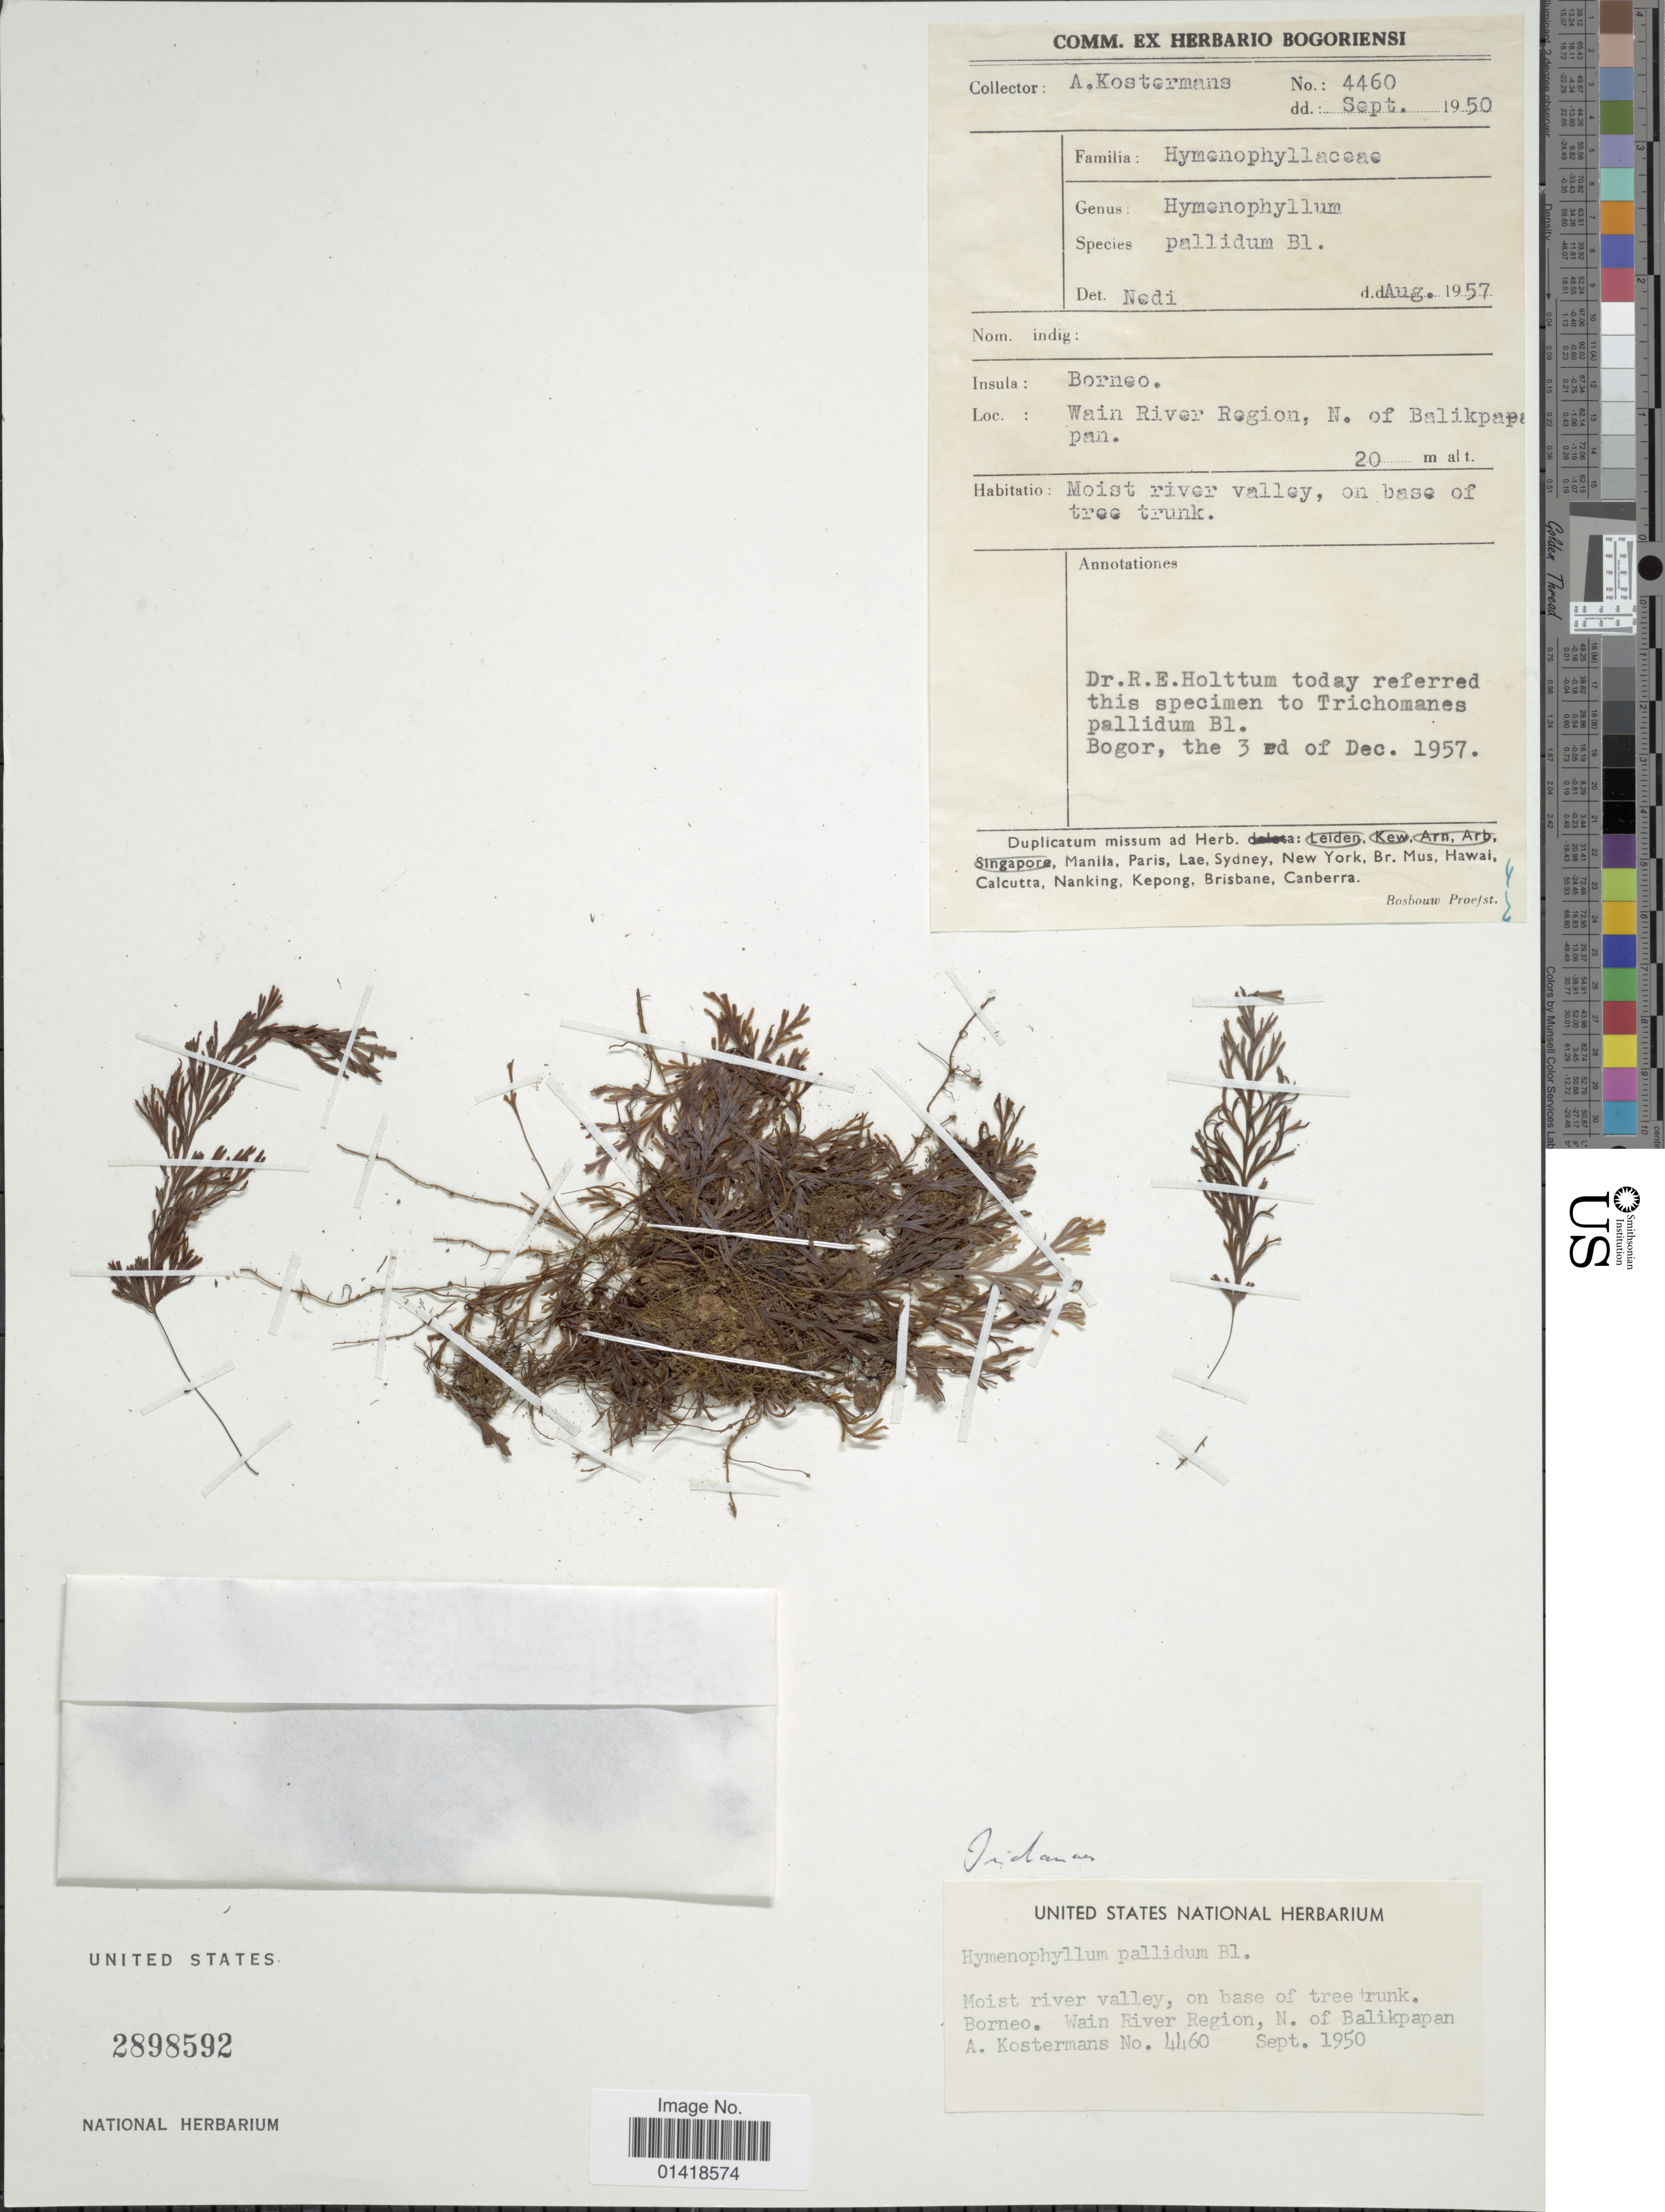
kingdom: Plantae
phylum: Tracheophyta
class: Polypodiopsida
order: Hymenophyllales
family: Hymenophyllaceae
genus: Hymenophyllum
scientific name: Hymenophyllum pallidum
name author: (Blume) Ebihara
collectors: A. J. G. Kostermans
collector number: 4460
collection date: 1950-09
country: Malaysia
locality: Moist river valkey, on base of tree trunk. Borneo. Wain River Reguon. N. of Balikpapan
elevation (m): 20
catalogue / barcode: US 2898592